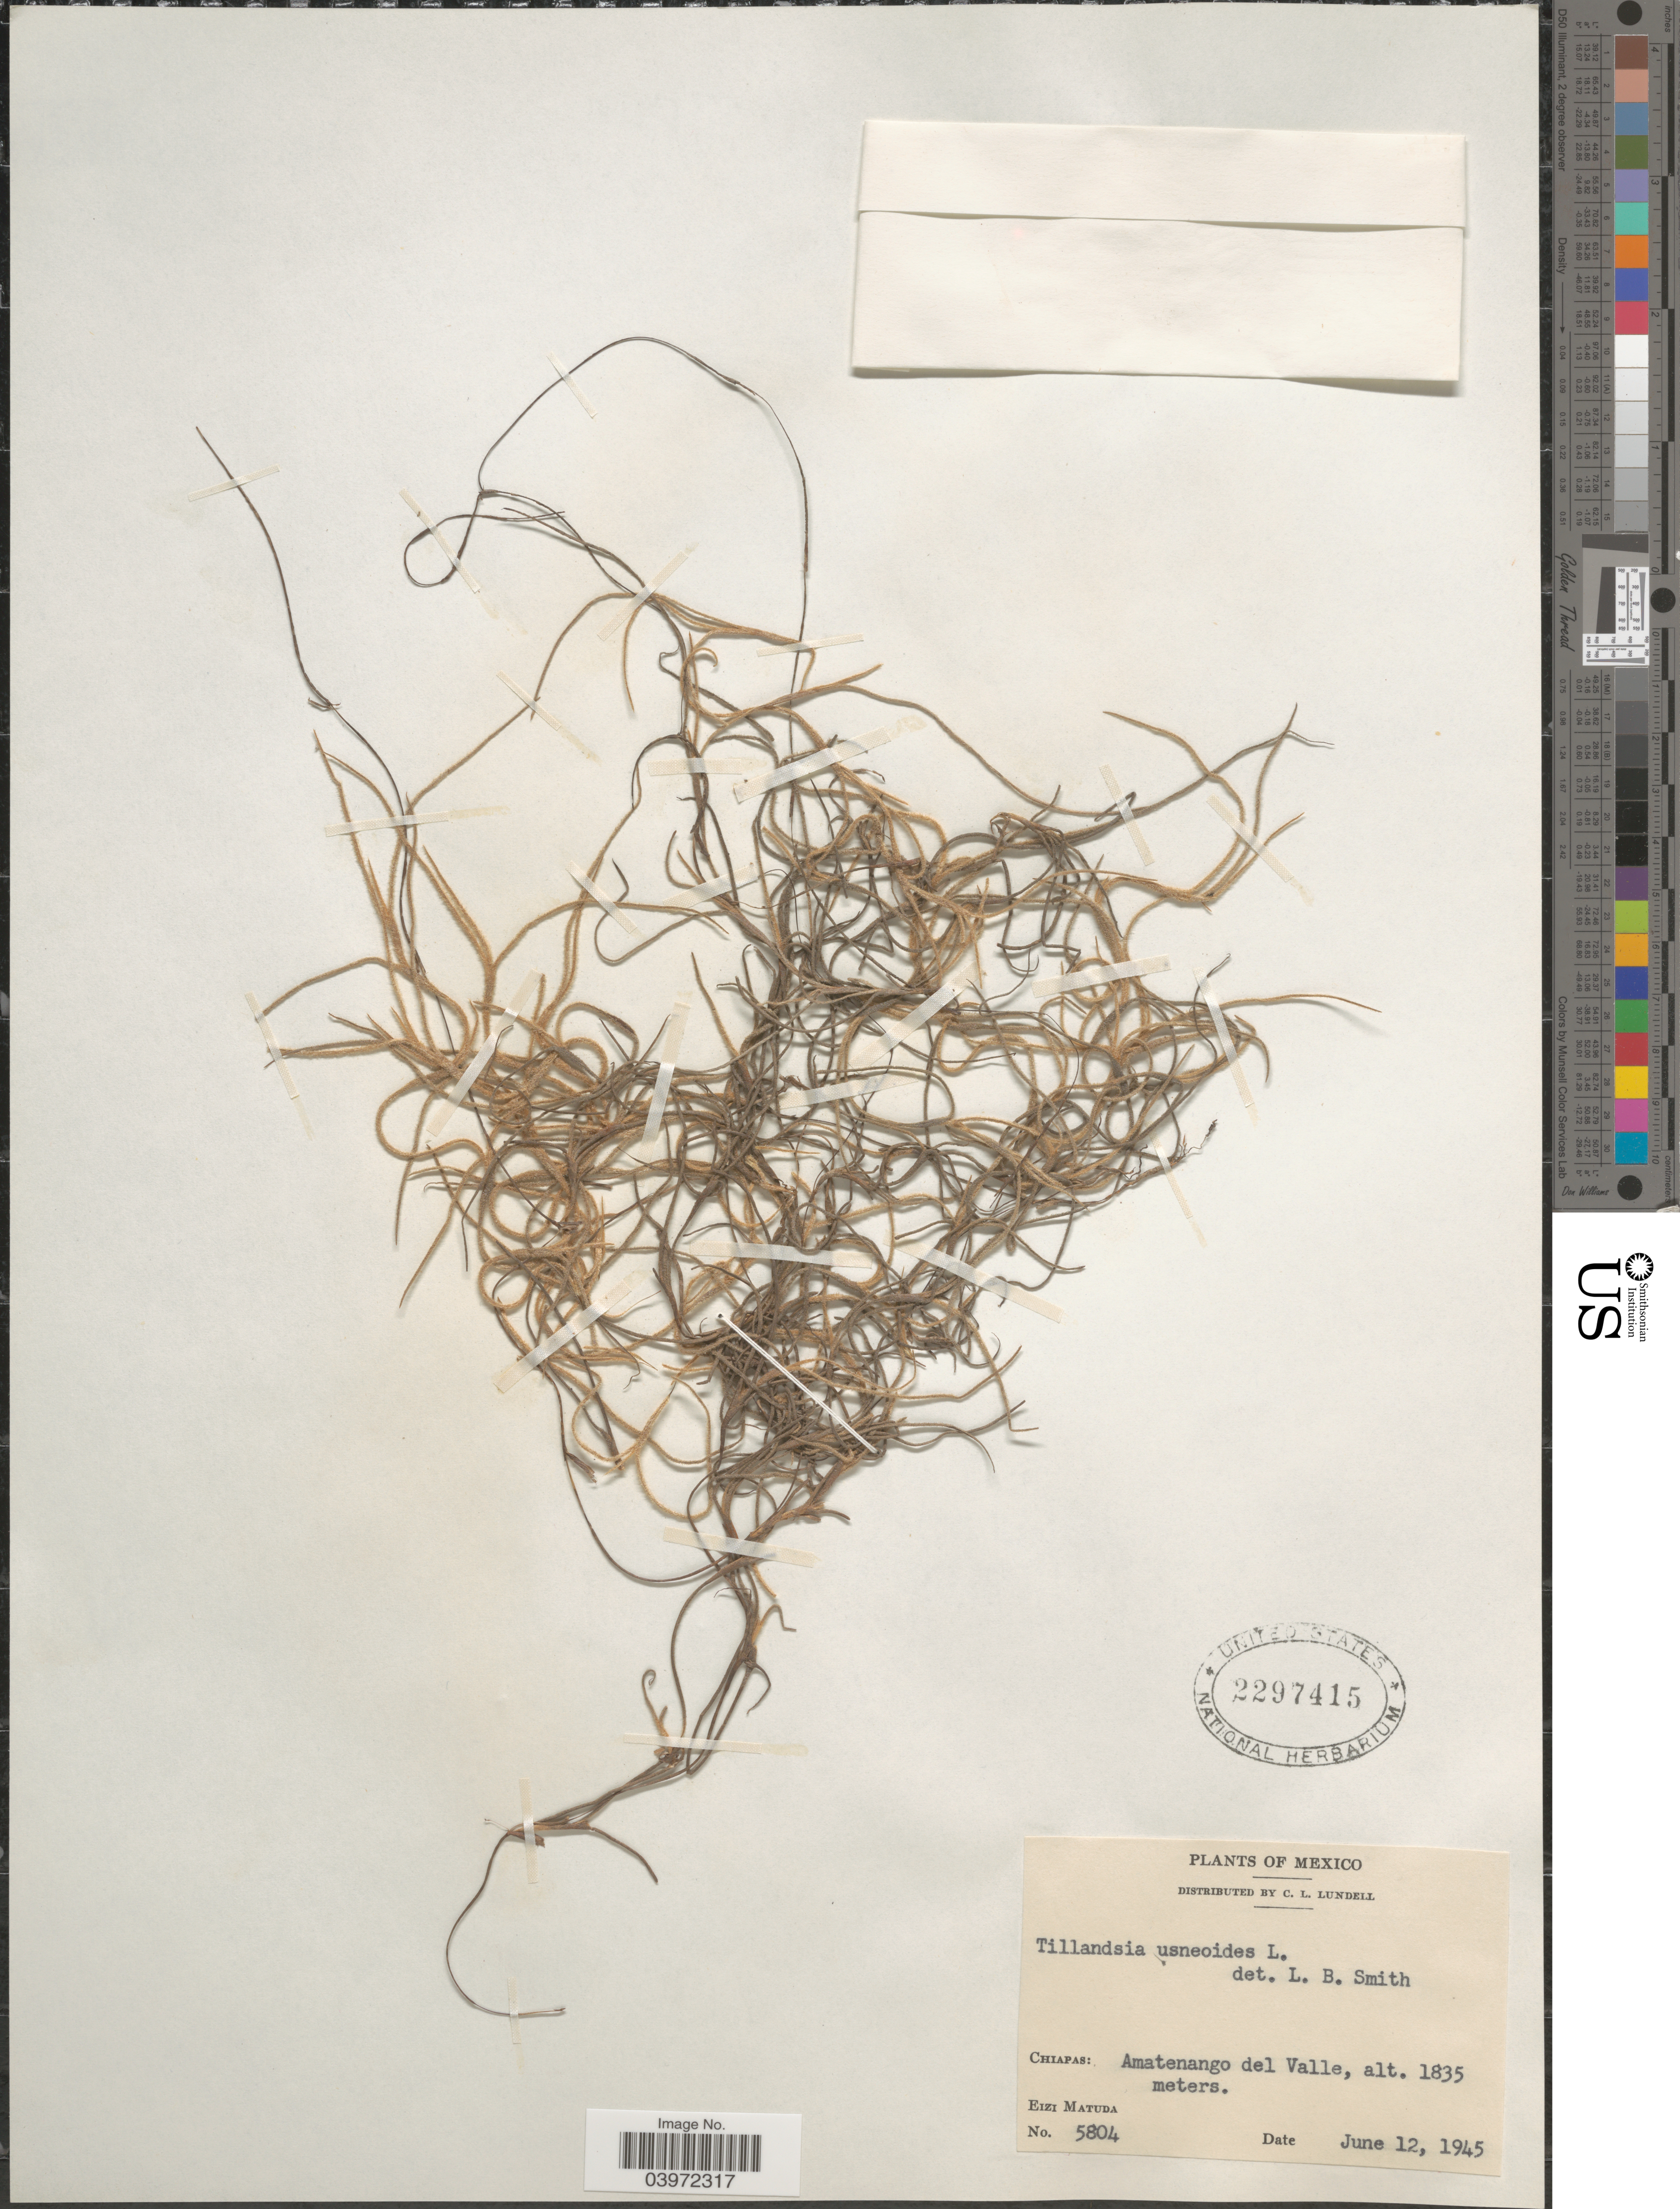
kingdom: Plantae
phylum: Tracheophyta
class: Liliopsida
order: Poales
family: Bromeliaceae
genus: Tillandsia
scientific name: Tillandsia usneoides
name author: (L.) L.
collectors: E. Matuda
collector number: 5804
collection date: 1945-06-12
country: Mexico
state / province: Chiapas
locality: Amatenango del Valle.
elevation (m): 1835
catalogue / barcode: US 2297415